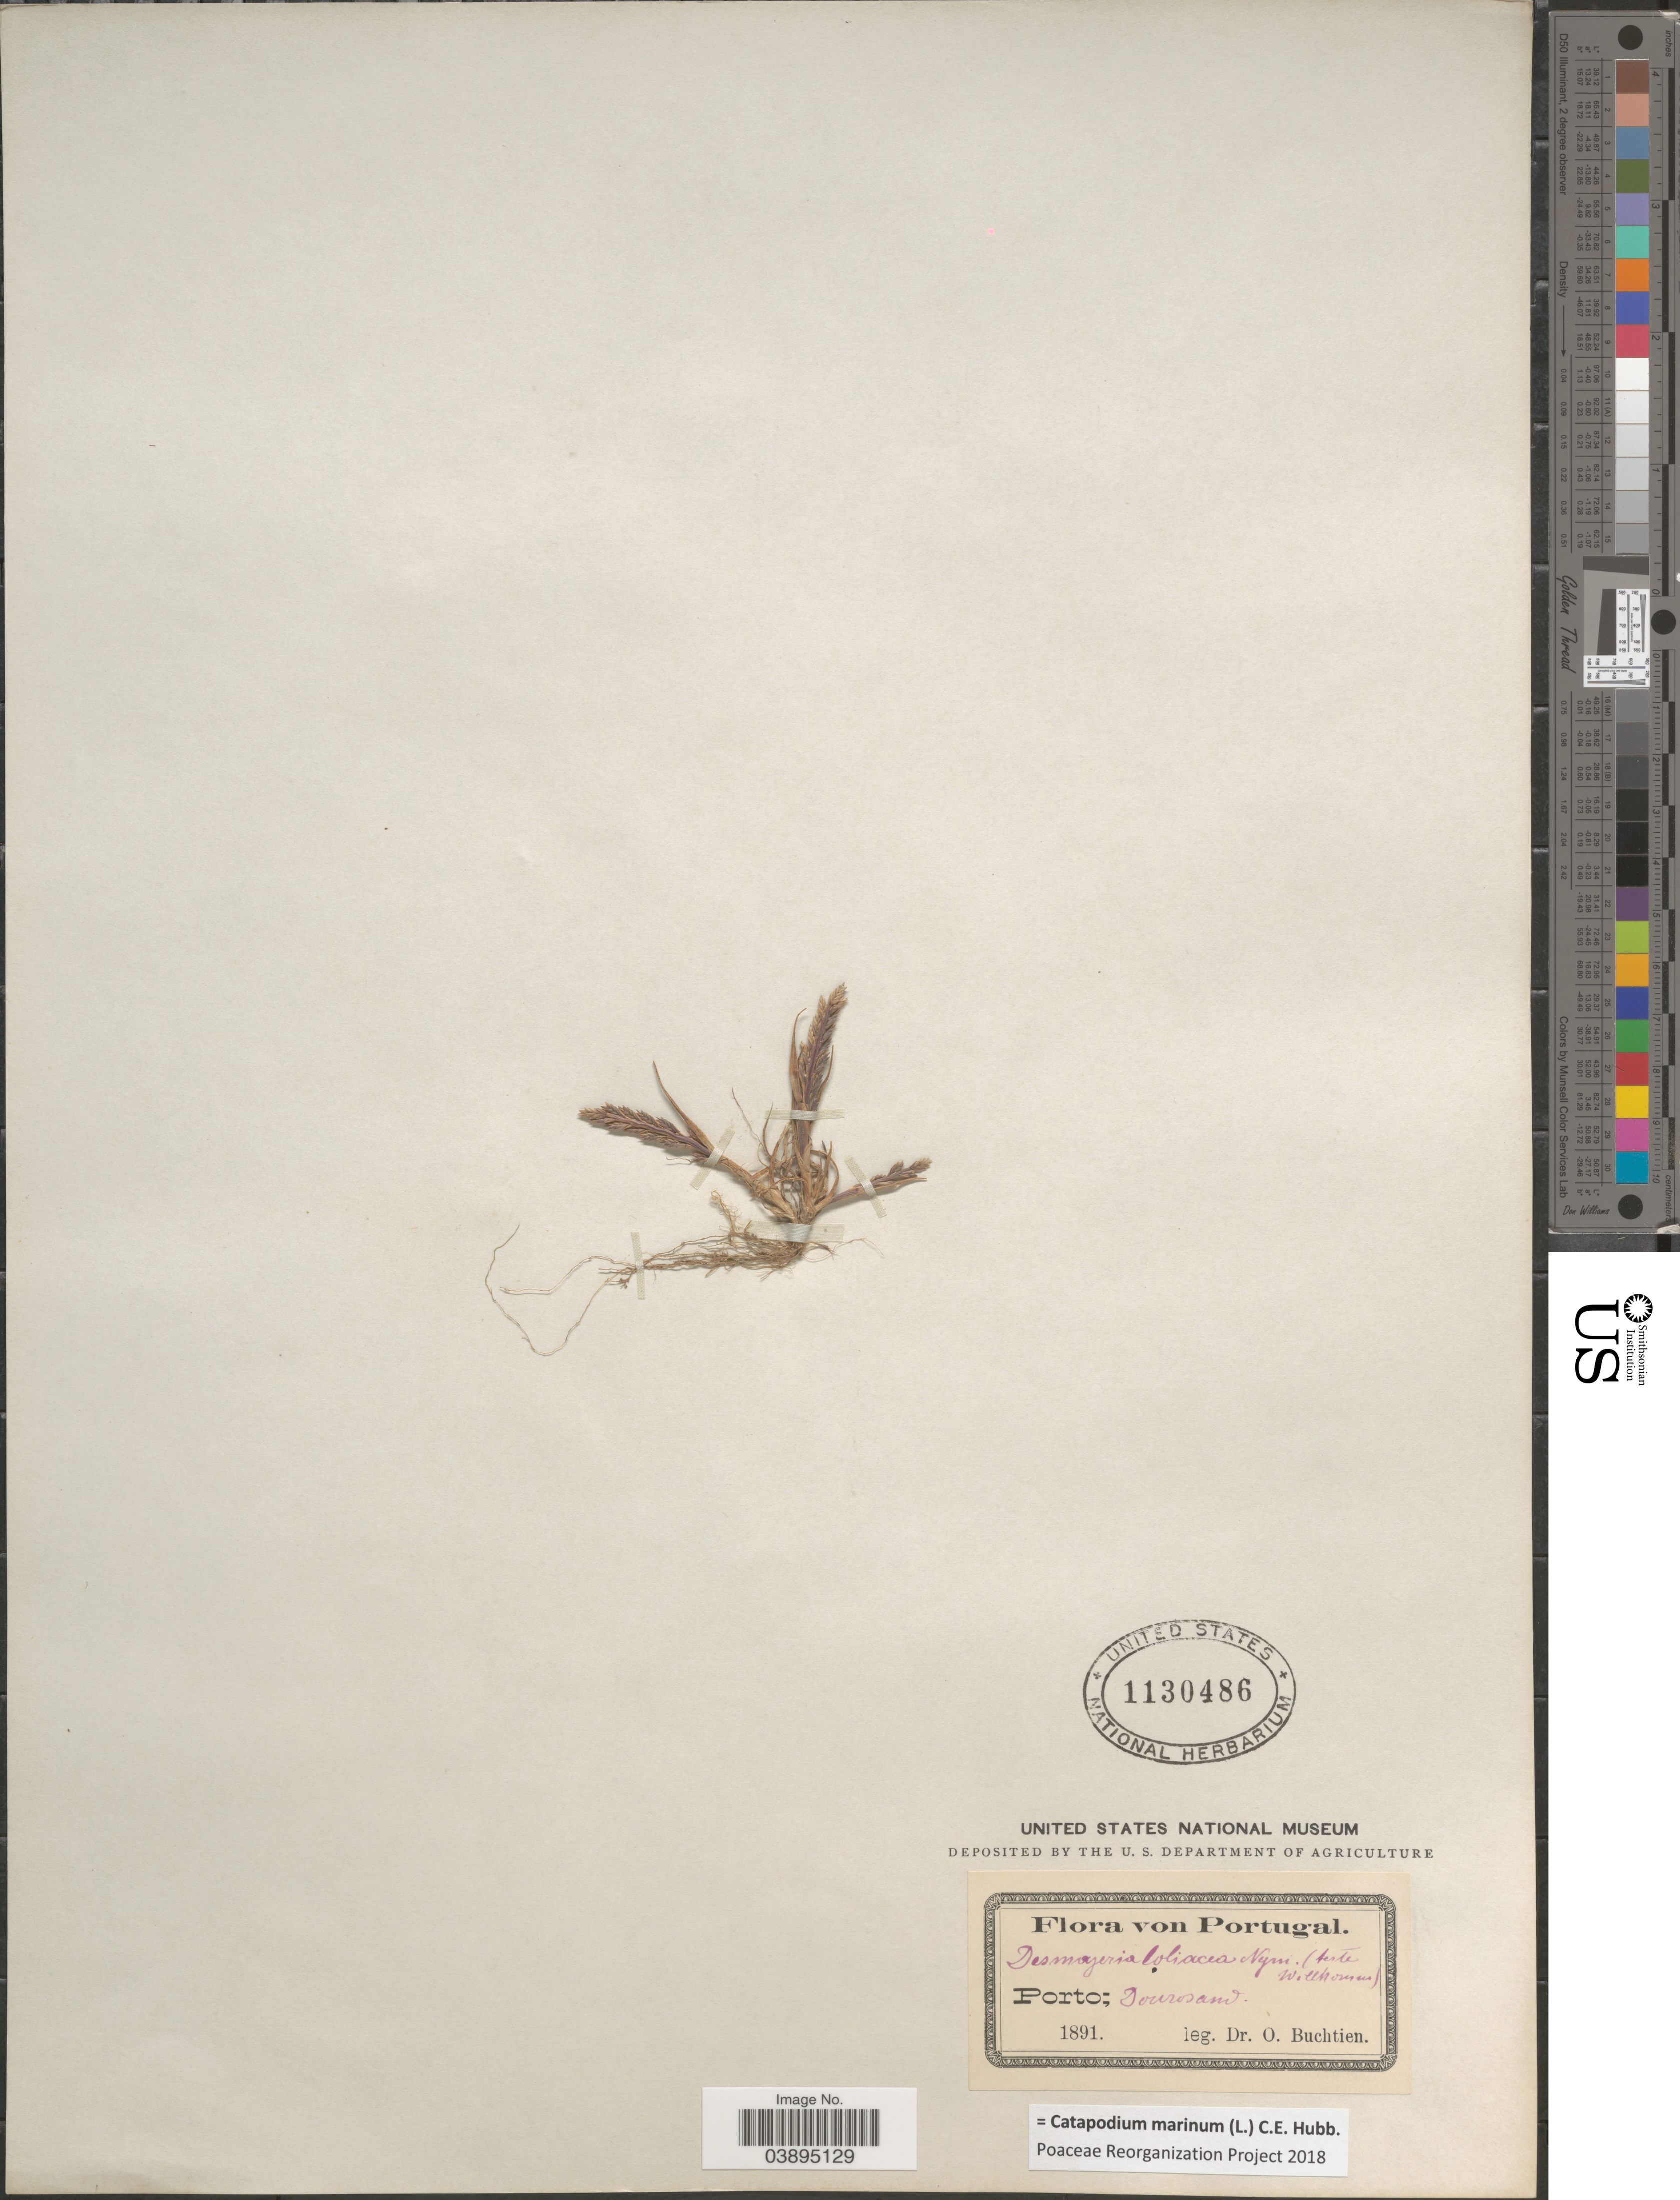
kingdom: Plantae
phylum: Tracheophyta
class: Liliopsida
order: Poales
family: Poaceae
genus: Catapodium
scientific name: Catapodium marinum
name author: (L.) C.E. Hubb.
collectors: O. Buchtien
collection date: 1891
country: Portugal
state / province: Porto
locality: Dourosand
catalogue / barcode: US 1130486